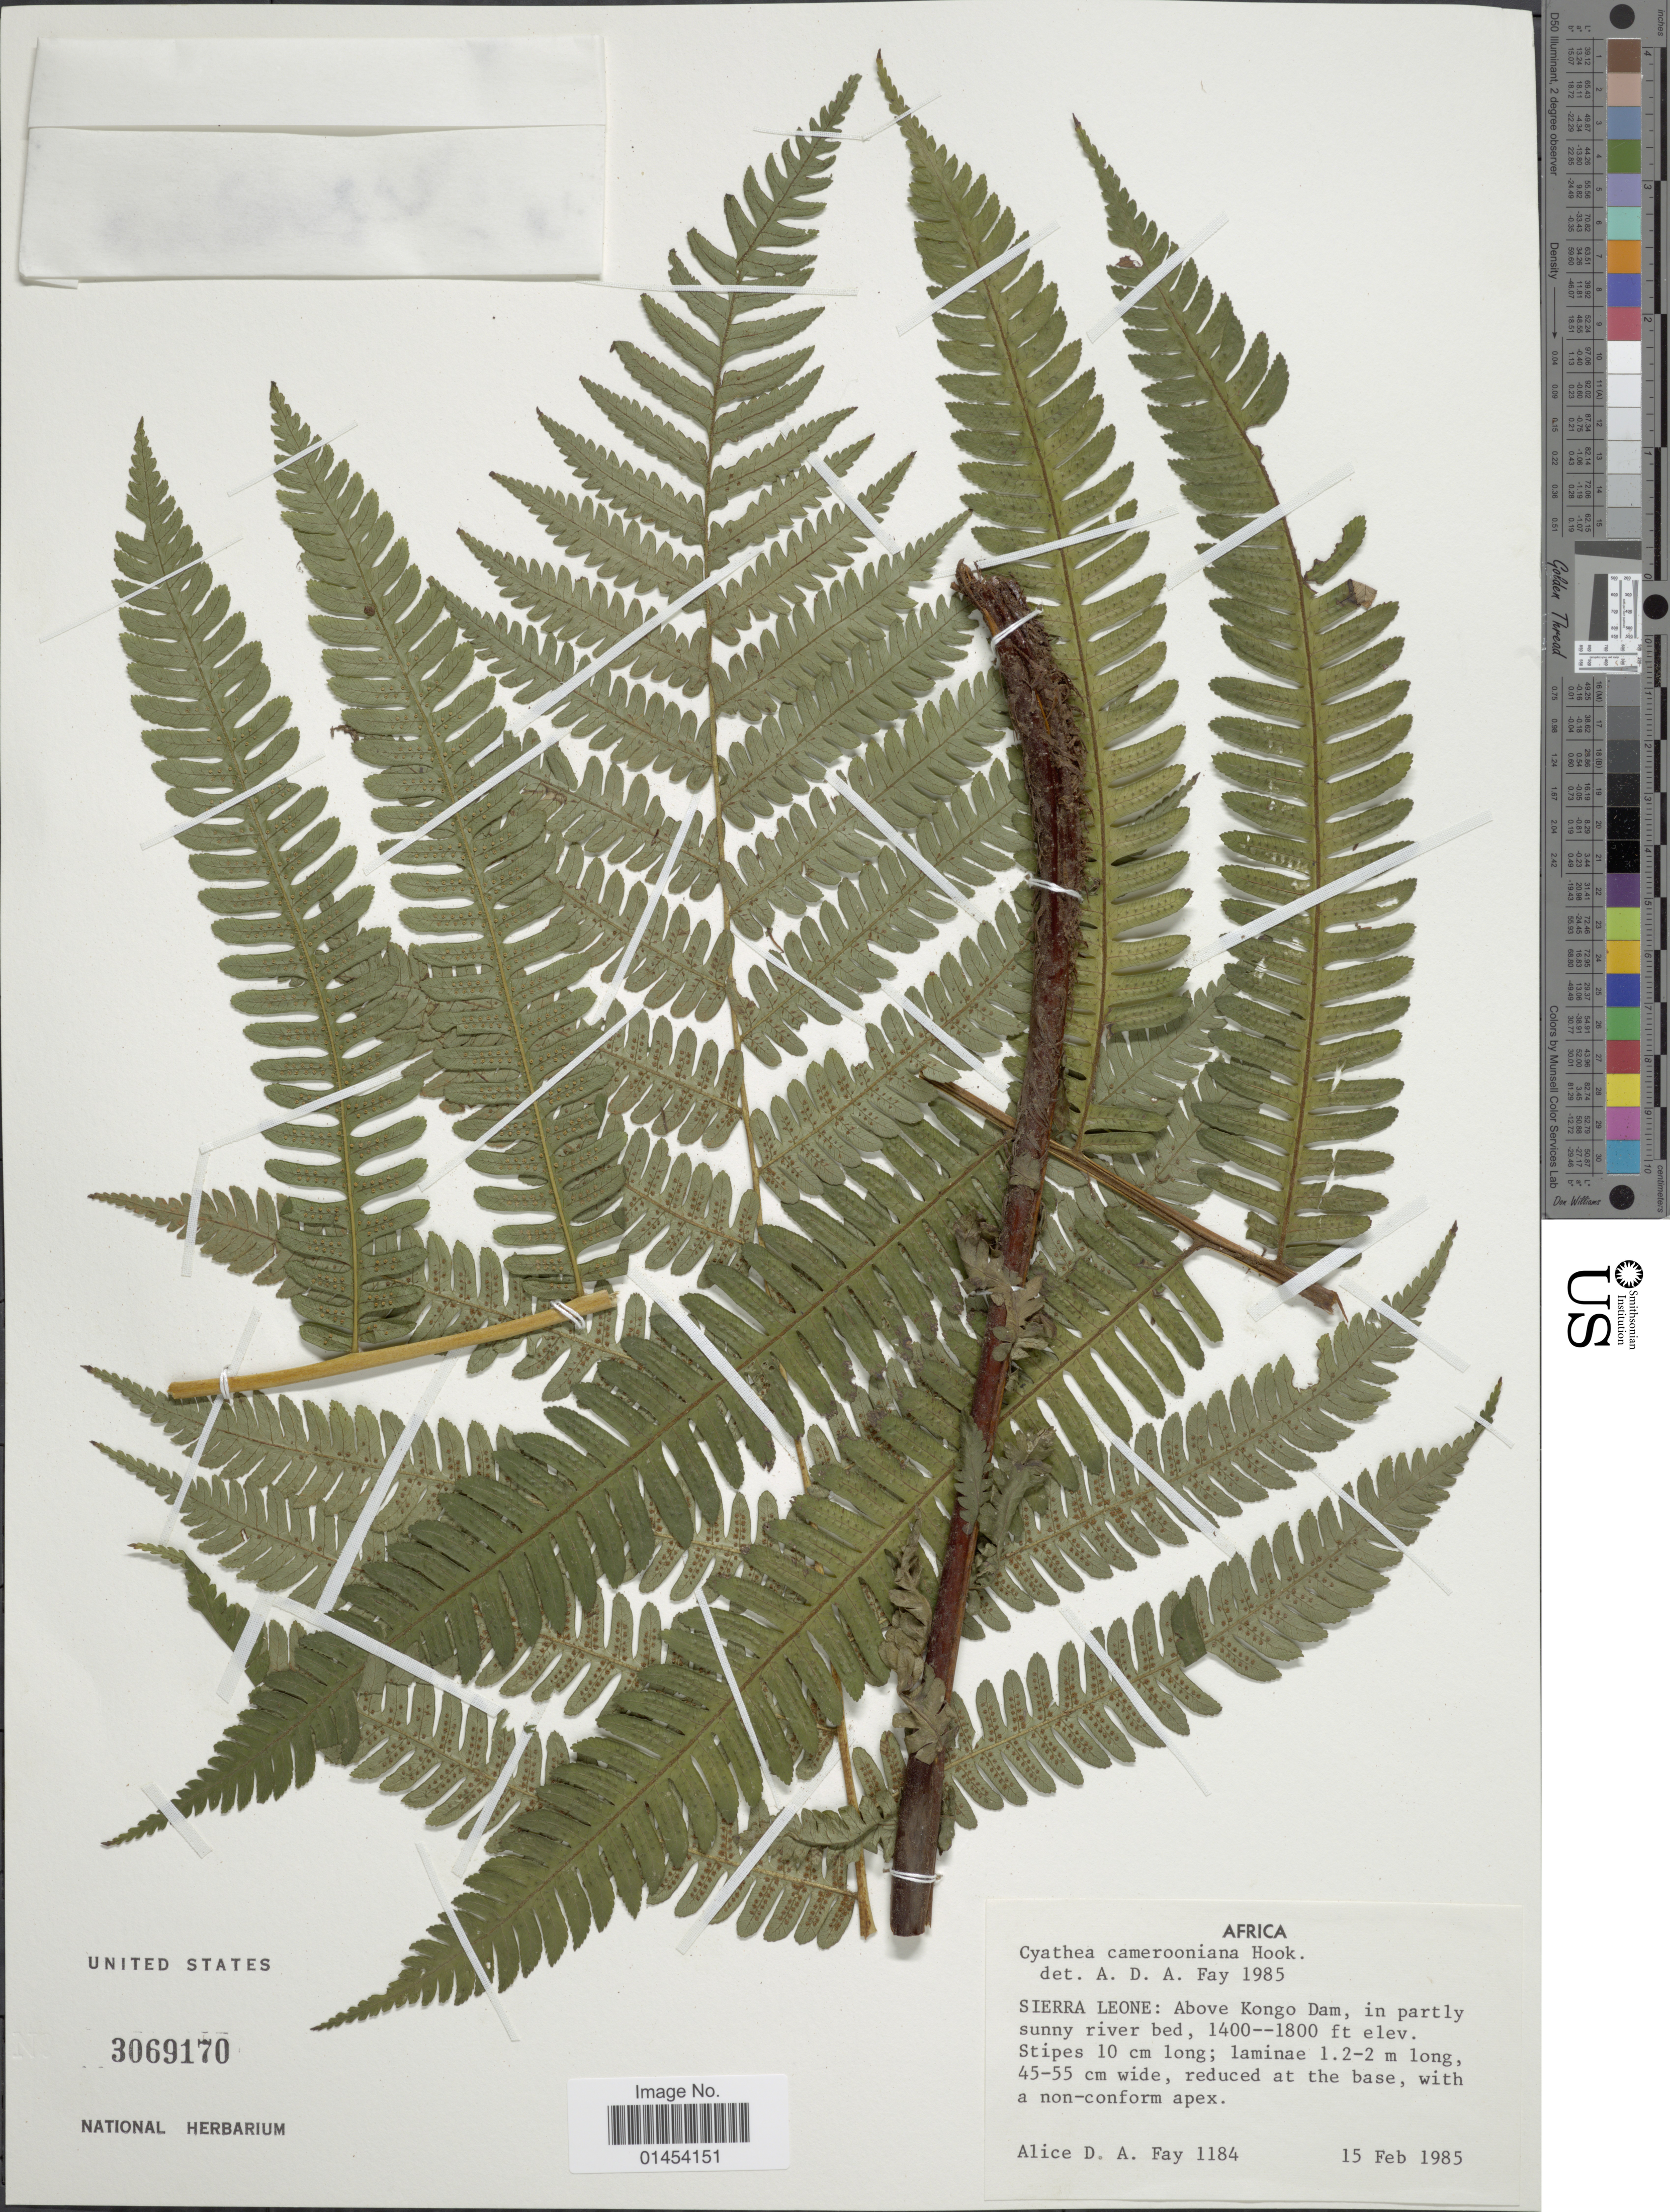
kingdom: Plantae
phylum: Tracheophyta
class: Polypodiopsida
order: Cyatheales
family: Cyatheaceae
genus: Cyathea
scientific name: Cyathea camerooniana var. camerooniana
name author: Hook.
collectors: A. Fay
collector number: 1184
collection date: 1985-02-15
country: Sierra Leone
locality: Africa. Sierra Leone: Above Kongo Dam, in partly sunny river bed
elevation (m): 427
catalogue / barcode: US 3069170